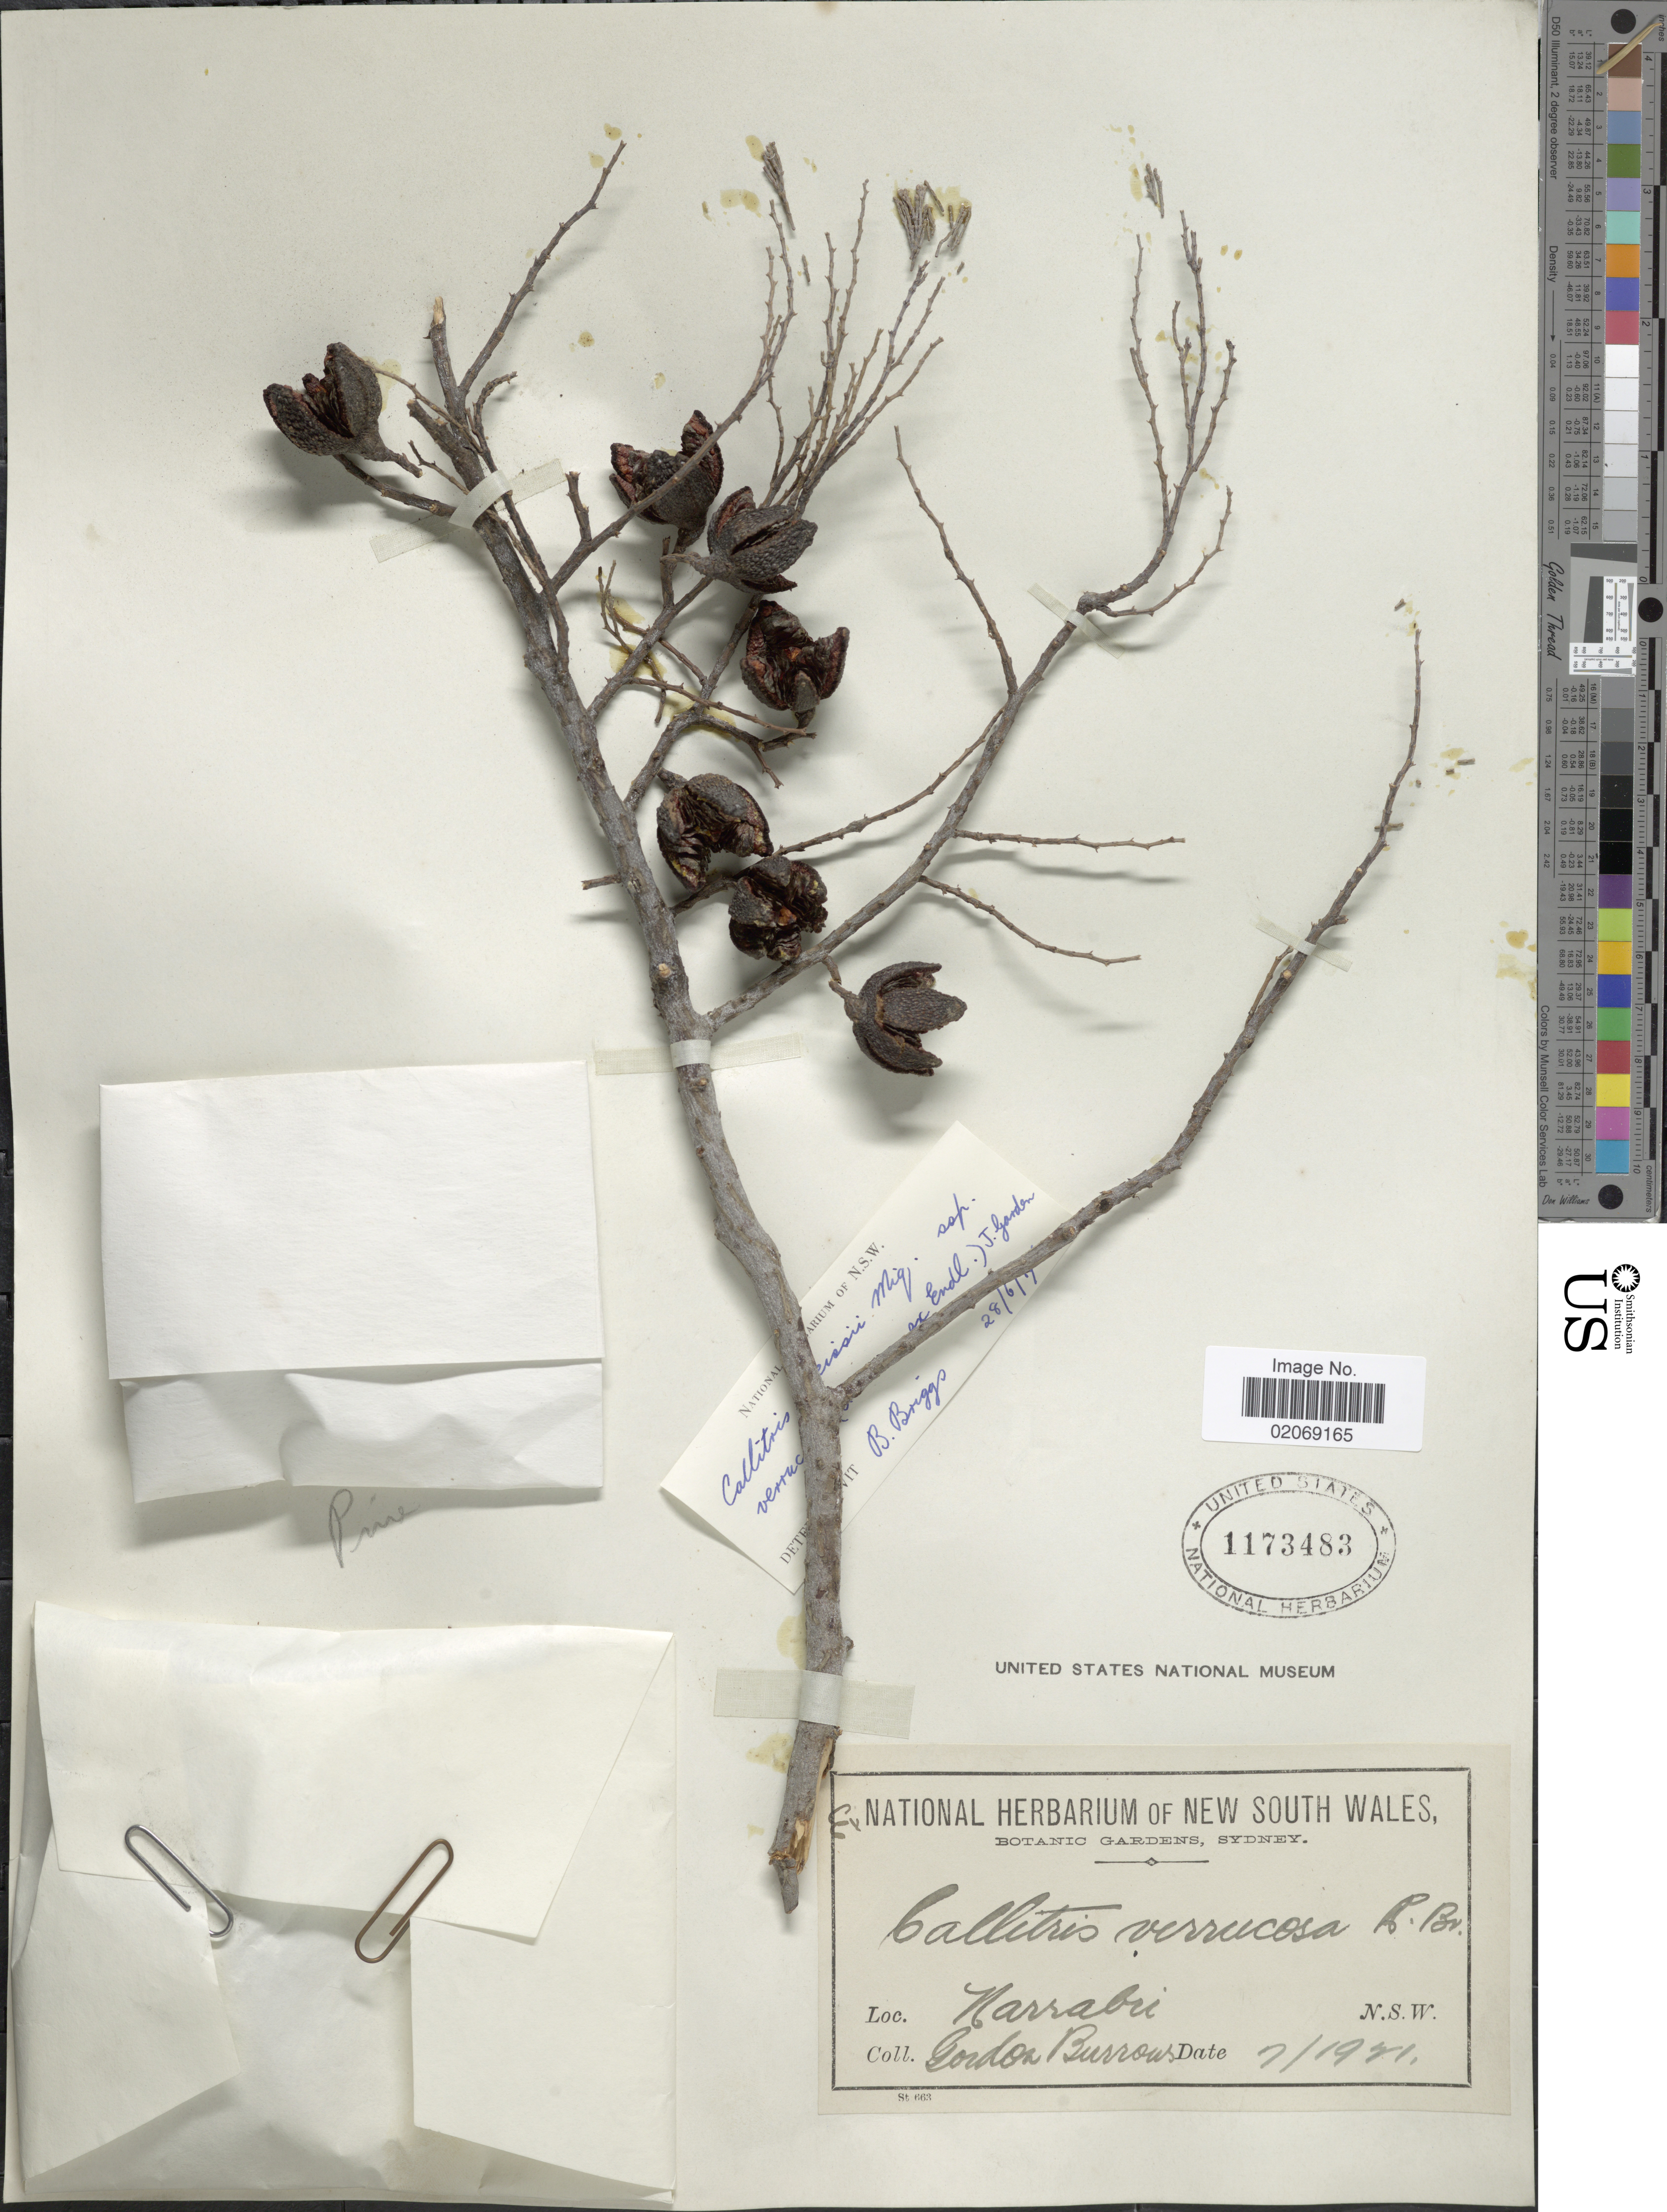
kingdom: Plantae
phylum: Tracheophyta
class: Pinopsida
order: Pinales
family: Cupressaceae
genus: Callitris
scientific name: Callitris preissii subsp. verrucosa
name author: (A. Cunn. ex Mirb.) F. Muell.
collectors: G. Burrows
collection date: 1941-07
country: Australia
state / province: New South Wales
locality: Narrabri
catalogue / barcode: US 1173483